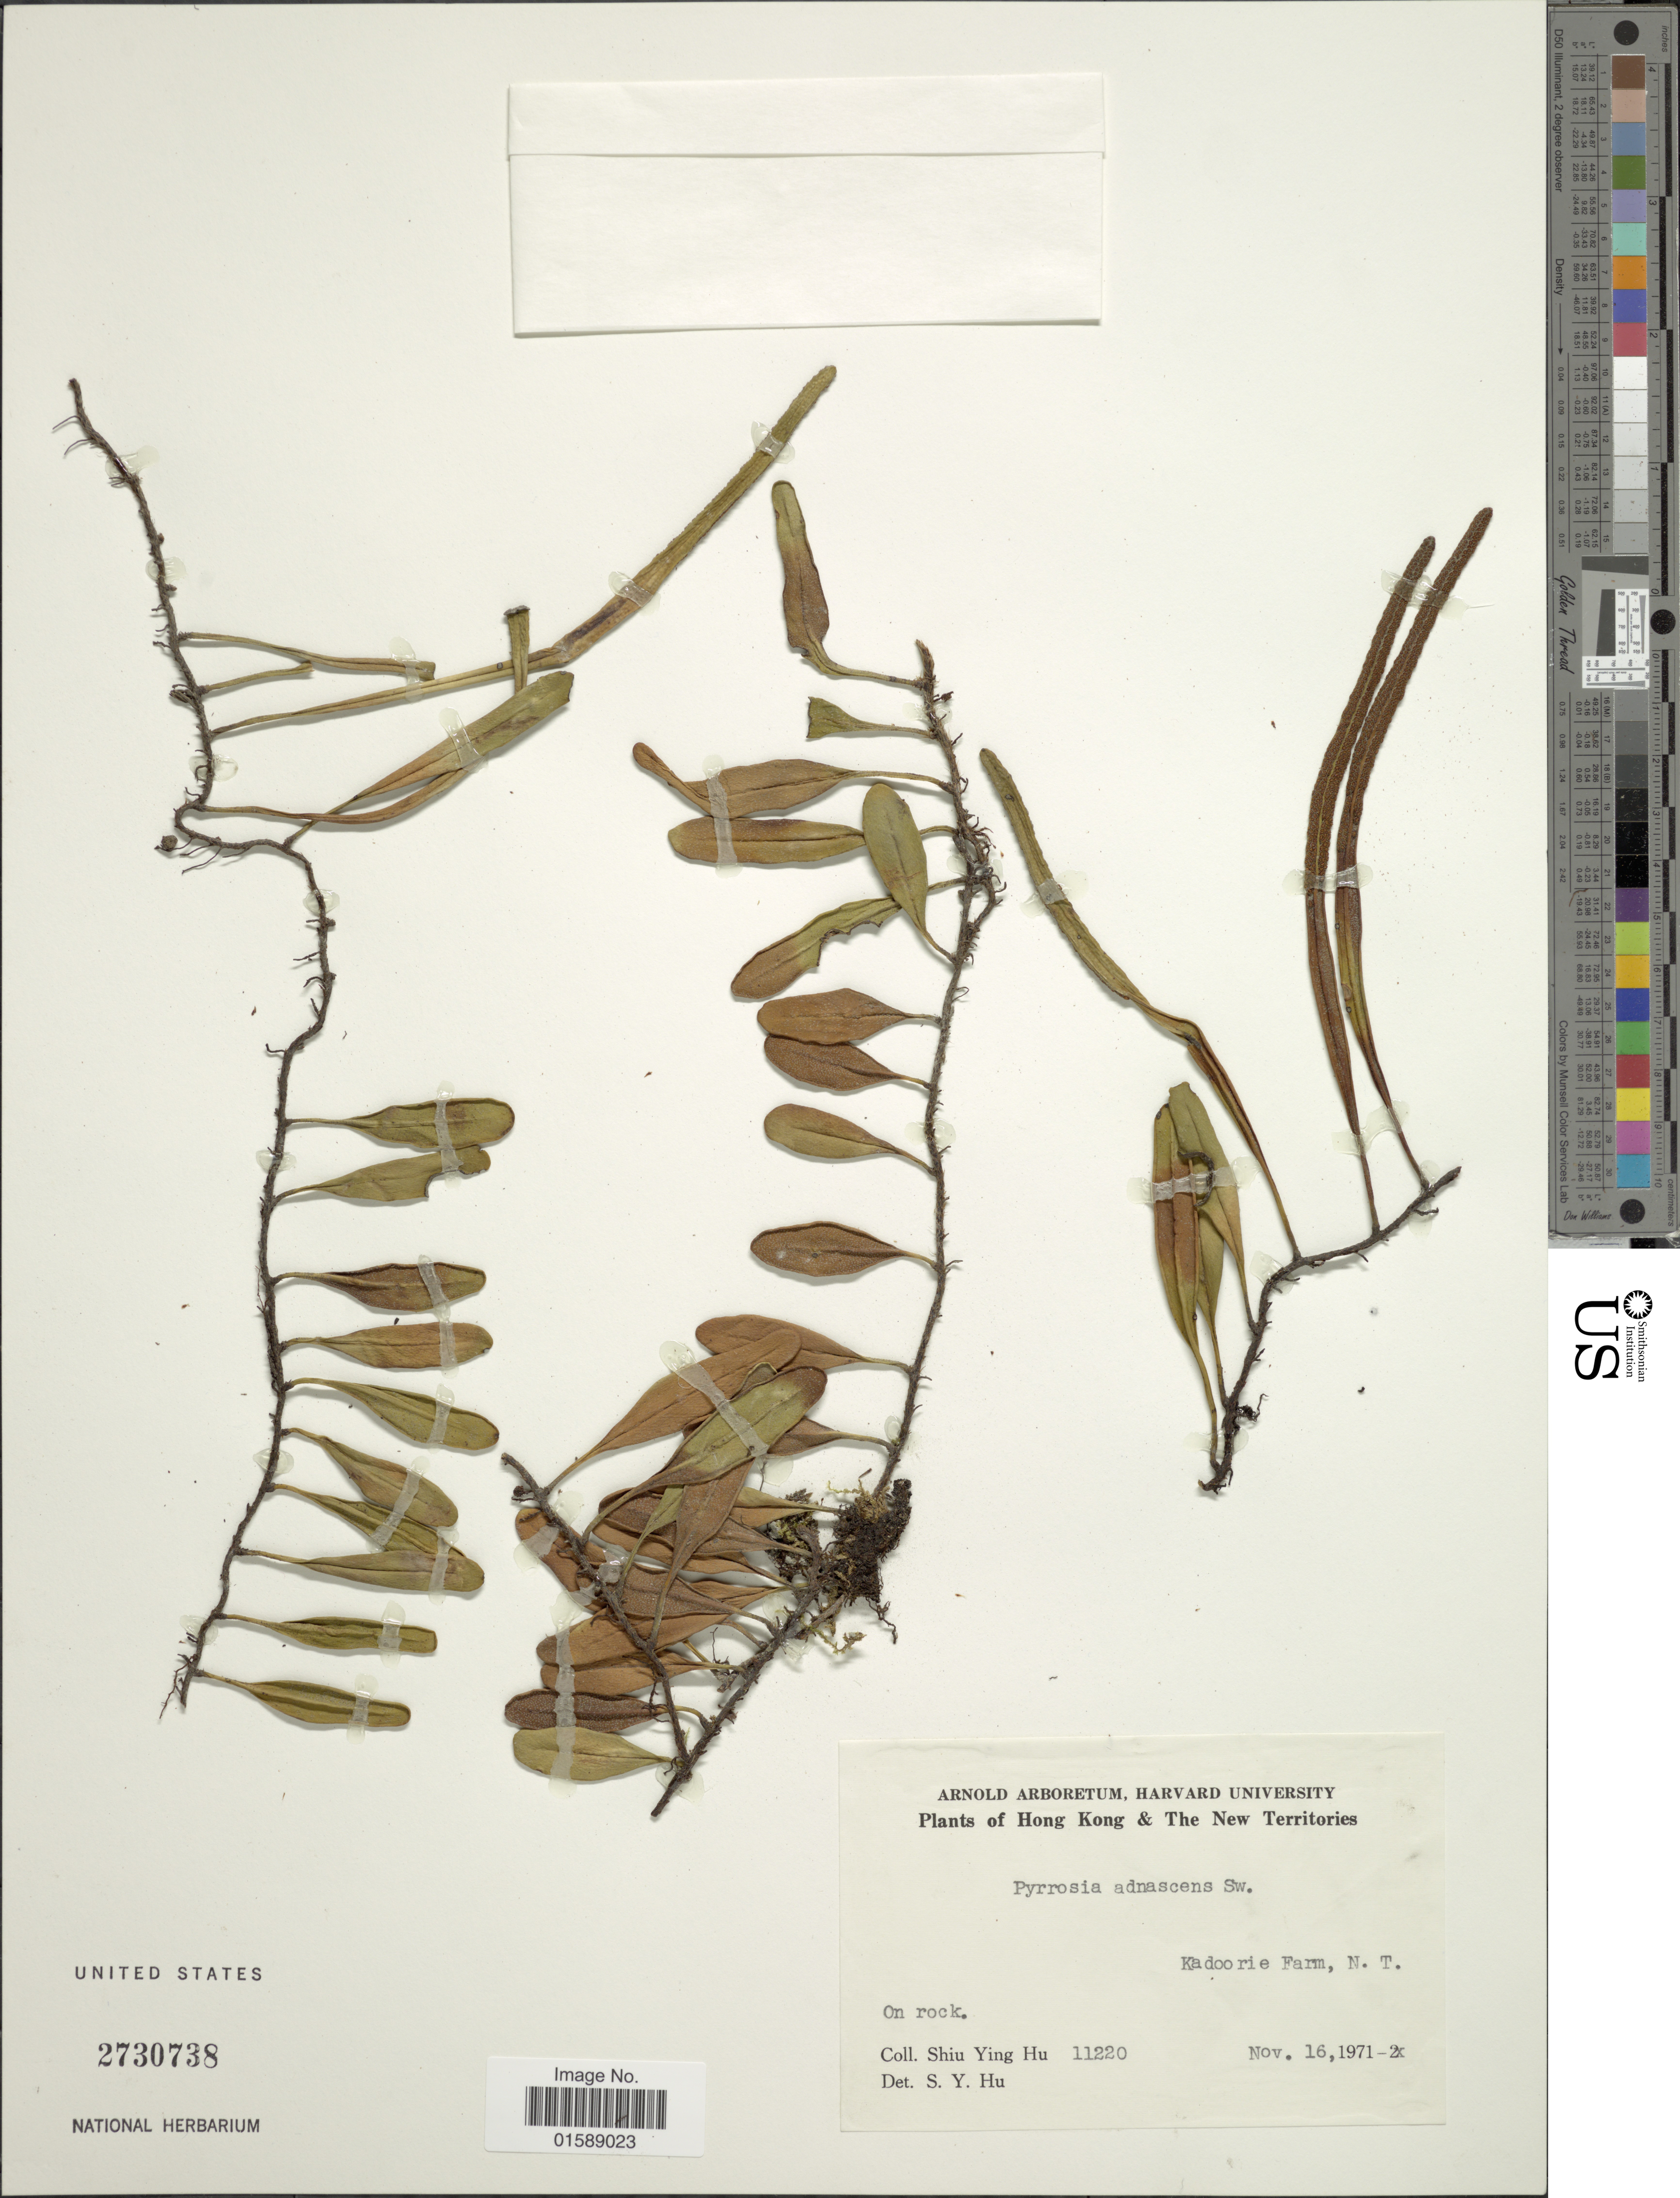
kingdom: Plantae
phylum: Tracheophyta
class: Polypodiopsida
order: Polypodiales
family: Polypodiaceae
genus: Pyrrosia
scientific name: Pyrrosia lanceolata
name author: (L.) Farw.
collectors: S. Y. Hu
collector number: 11220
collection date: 1971-11-16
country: China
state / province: Hong Kong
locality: Hong Kong & The New Territories. Kadoorie Farm, N. T.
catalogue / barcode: US 2730738